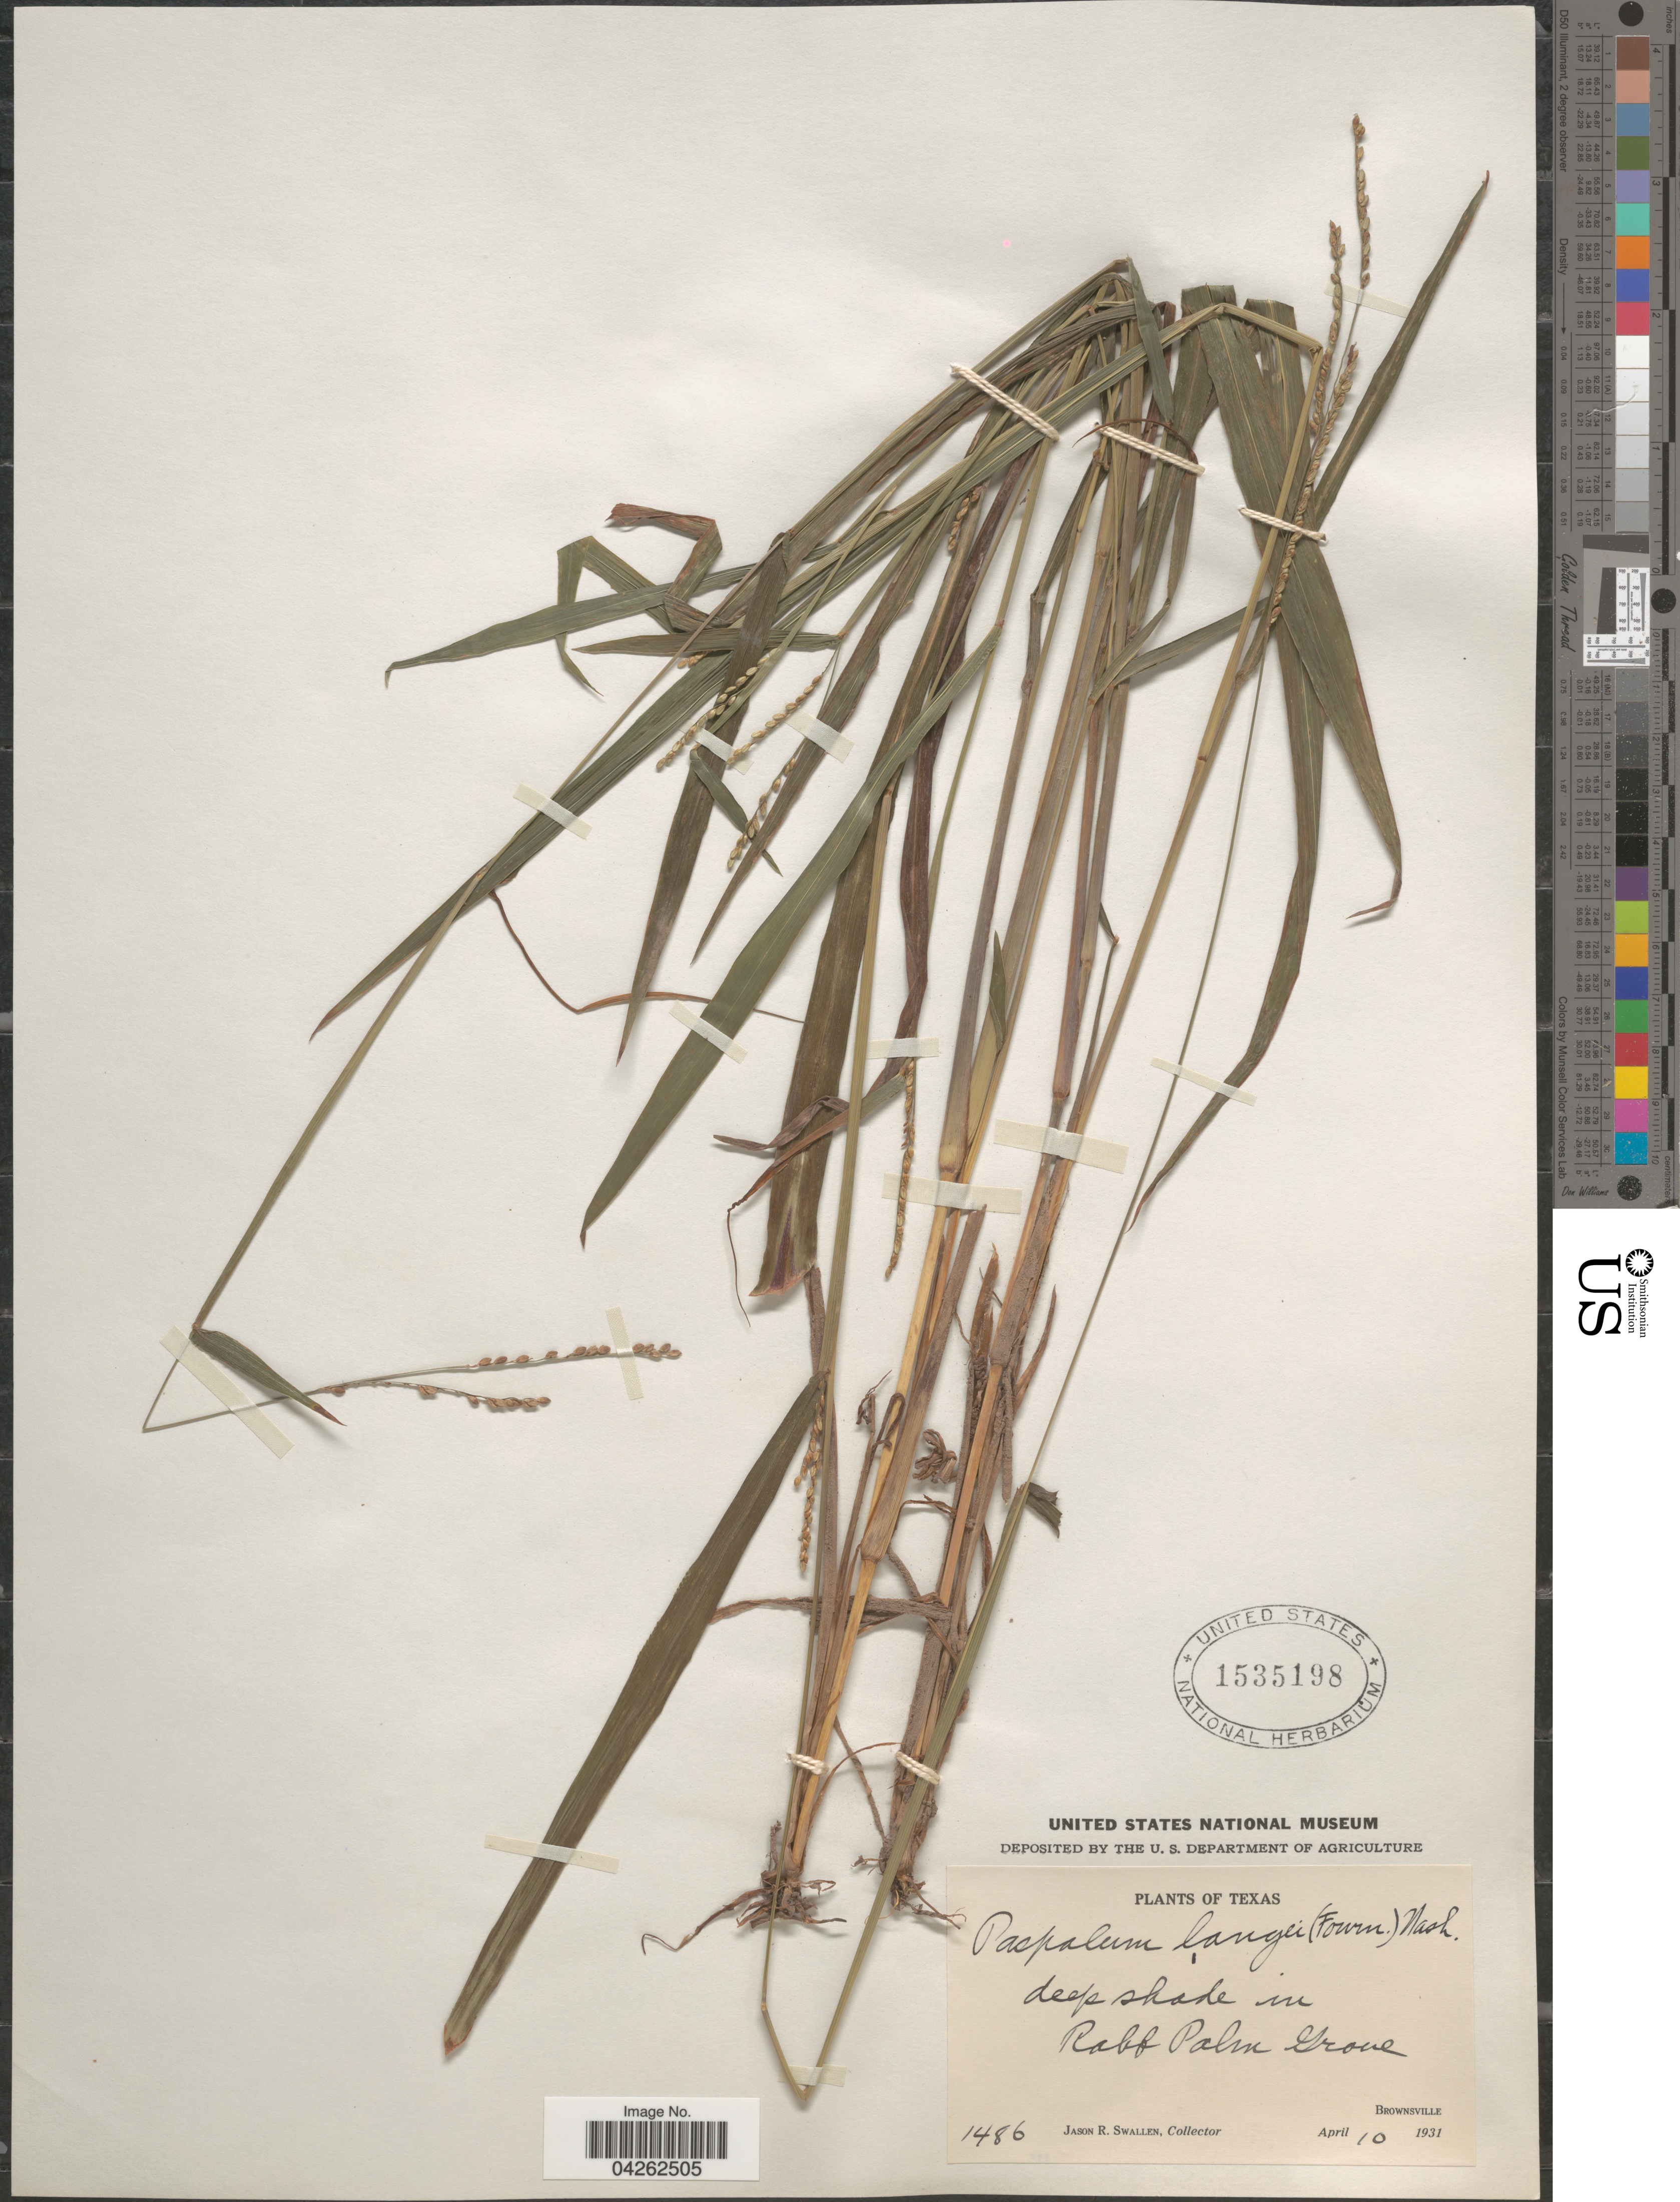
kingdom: Plantae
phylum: Tracheophyta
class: Liliopsida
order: Poales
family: Poaceae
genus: Paspalum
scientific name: Paspalum langei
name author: (E. Fourn.) Nash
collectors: J. R. Swallen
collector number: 1486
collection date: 1931-04-10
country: United States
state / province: Texas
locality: Deep shade in Rabb Palm Grove. Brownsville.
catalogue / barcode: US 1535198